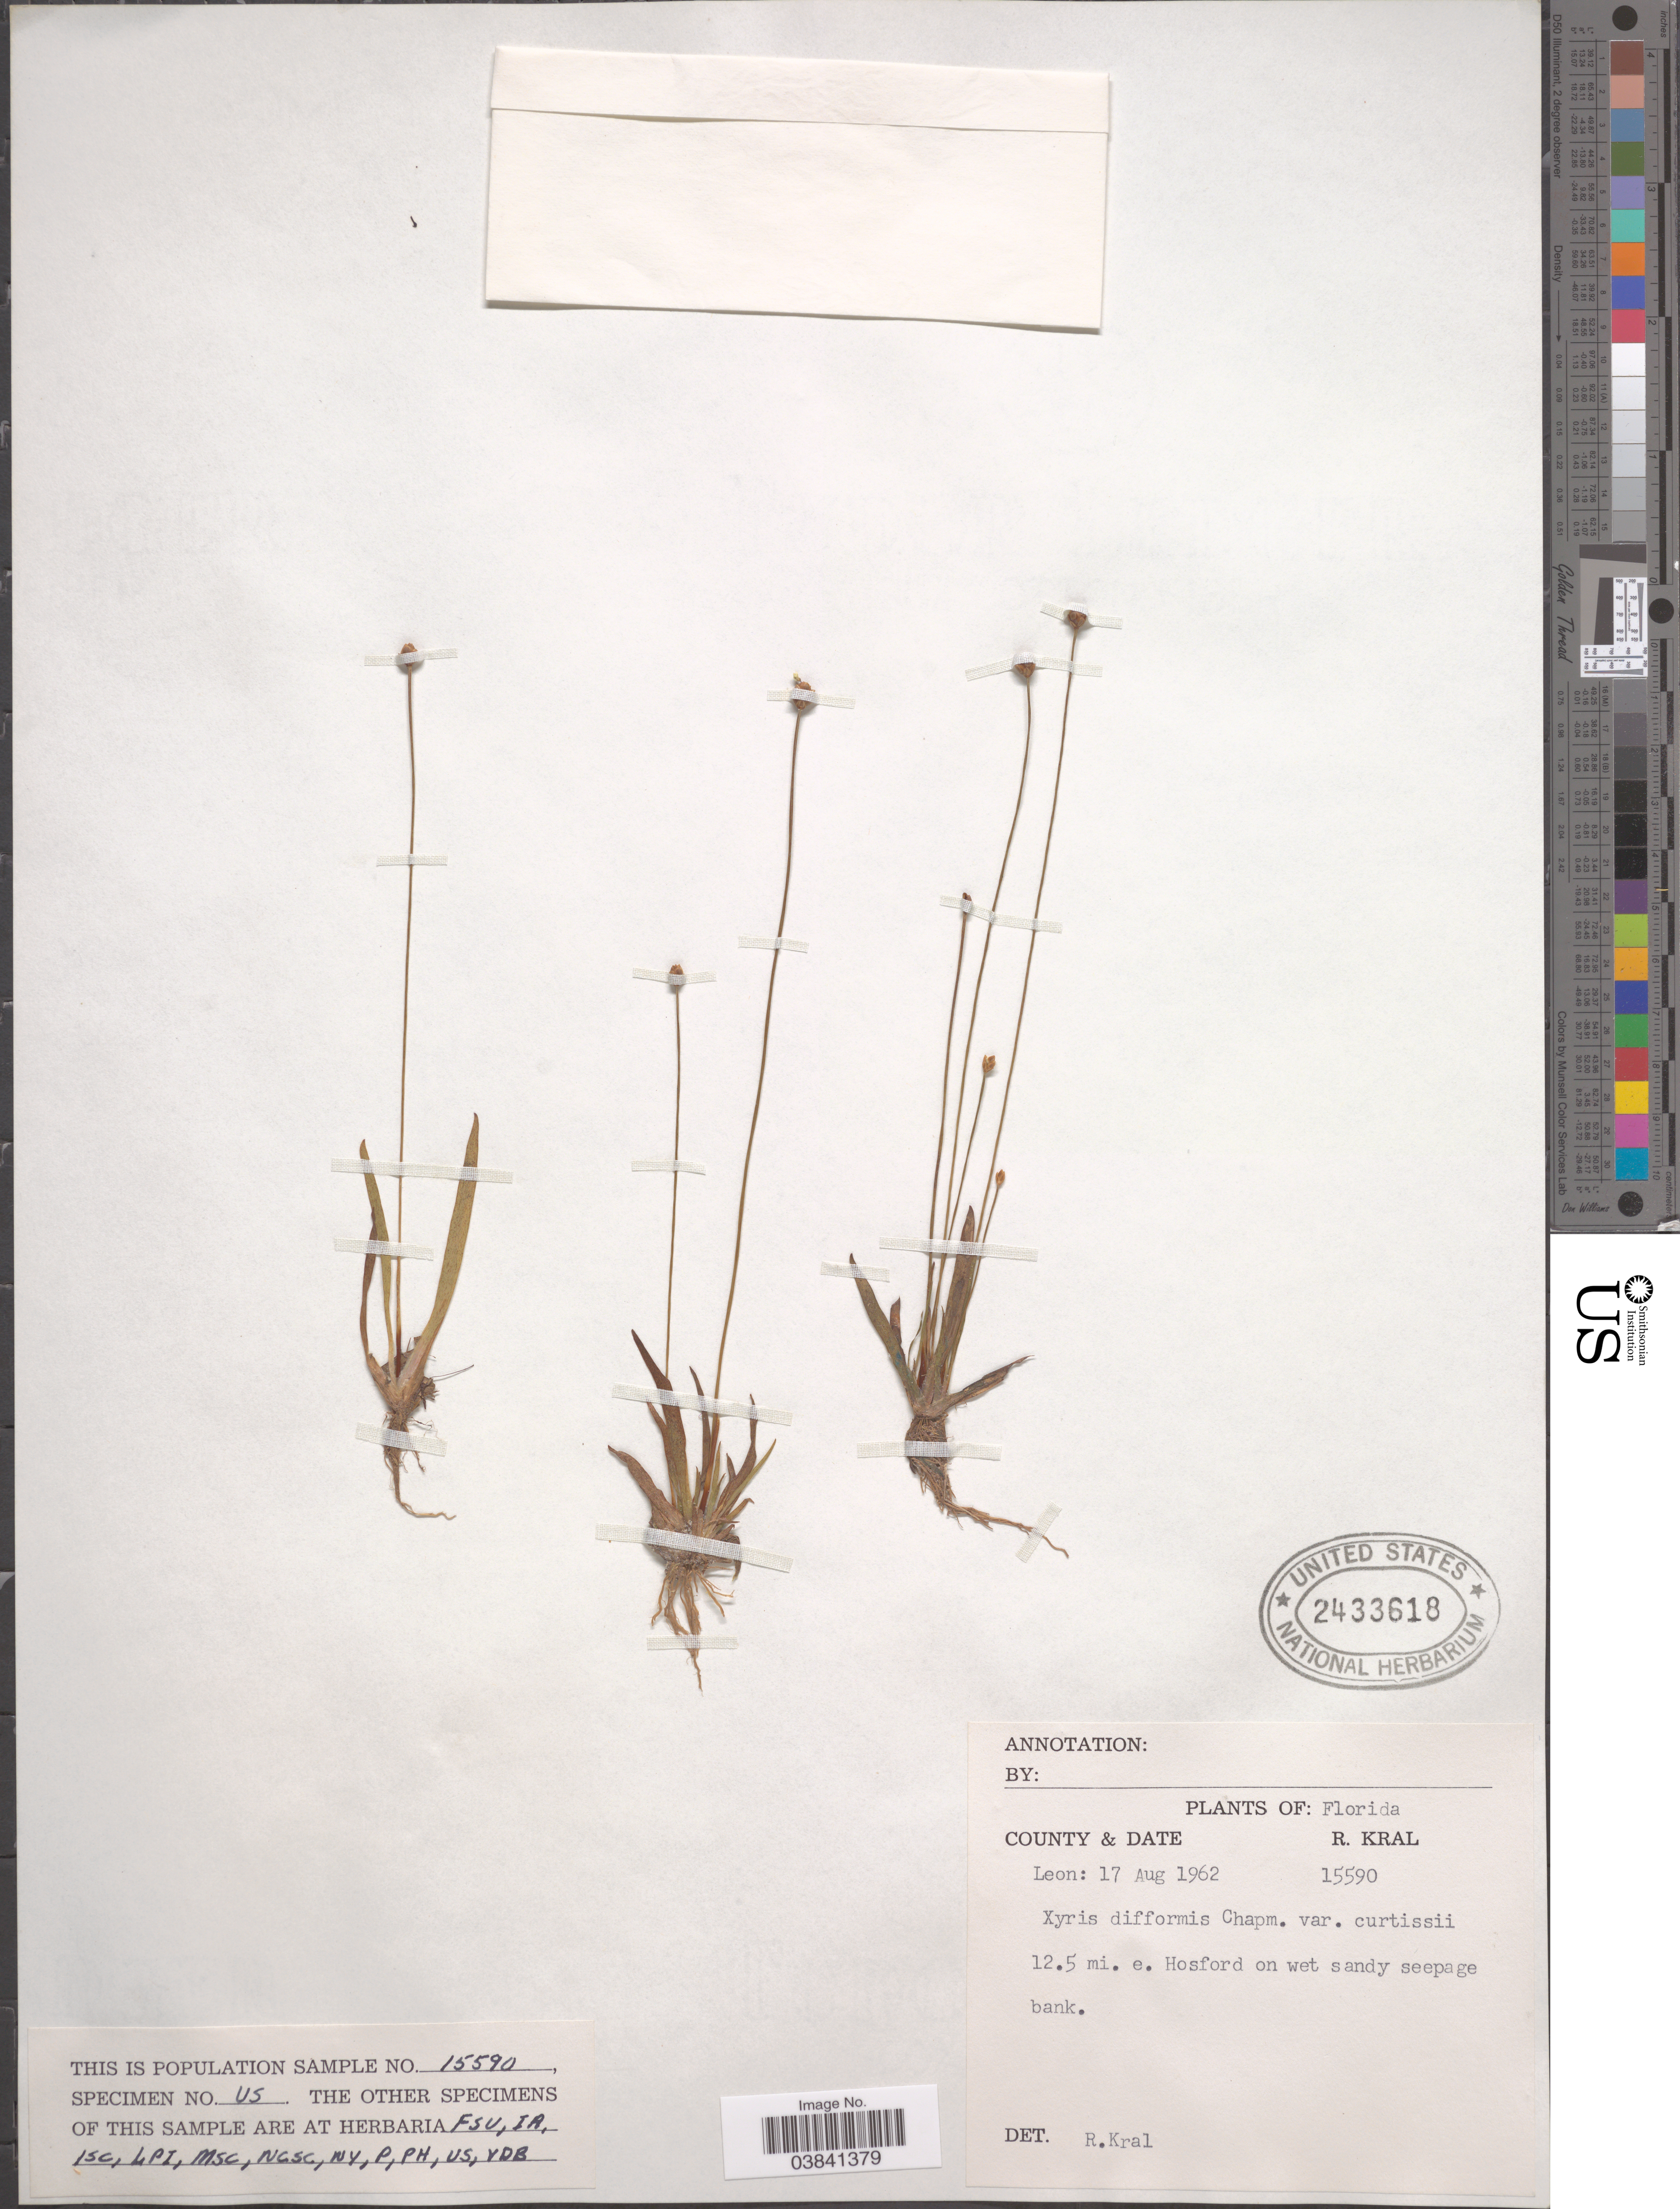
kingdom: Plantae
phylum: Tracheophyta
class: Liliopsida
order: Poales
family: Xyridaceae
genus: Xyris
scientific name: Xyris difformis var. curtissii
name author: (Malme) Kral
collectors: R. Kral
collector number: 15590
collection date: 1962-08-17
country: United States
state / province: Florida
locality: County Leon: 12.5 mi. e. Hosford on wet sandy seepage bank.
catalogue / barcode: US 2433618